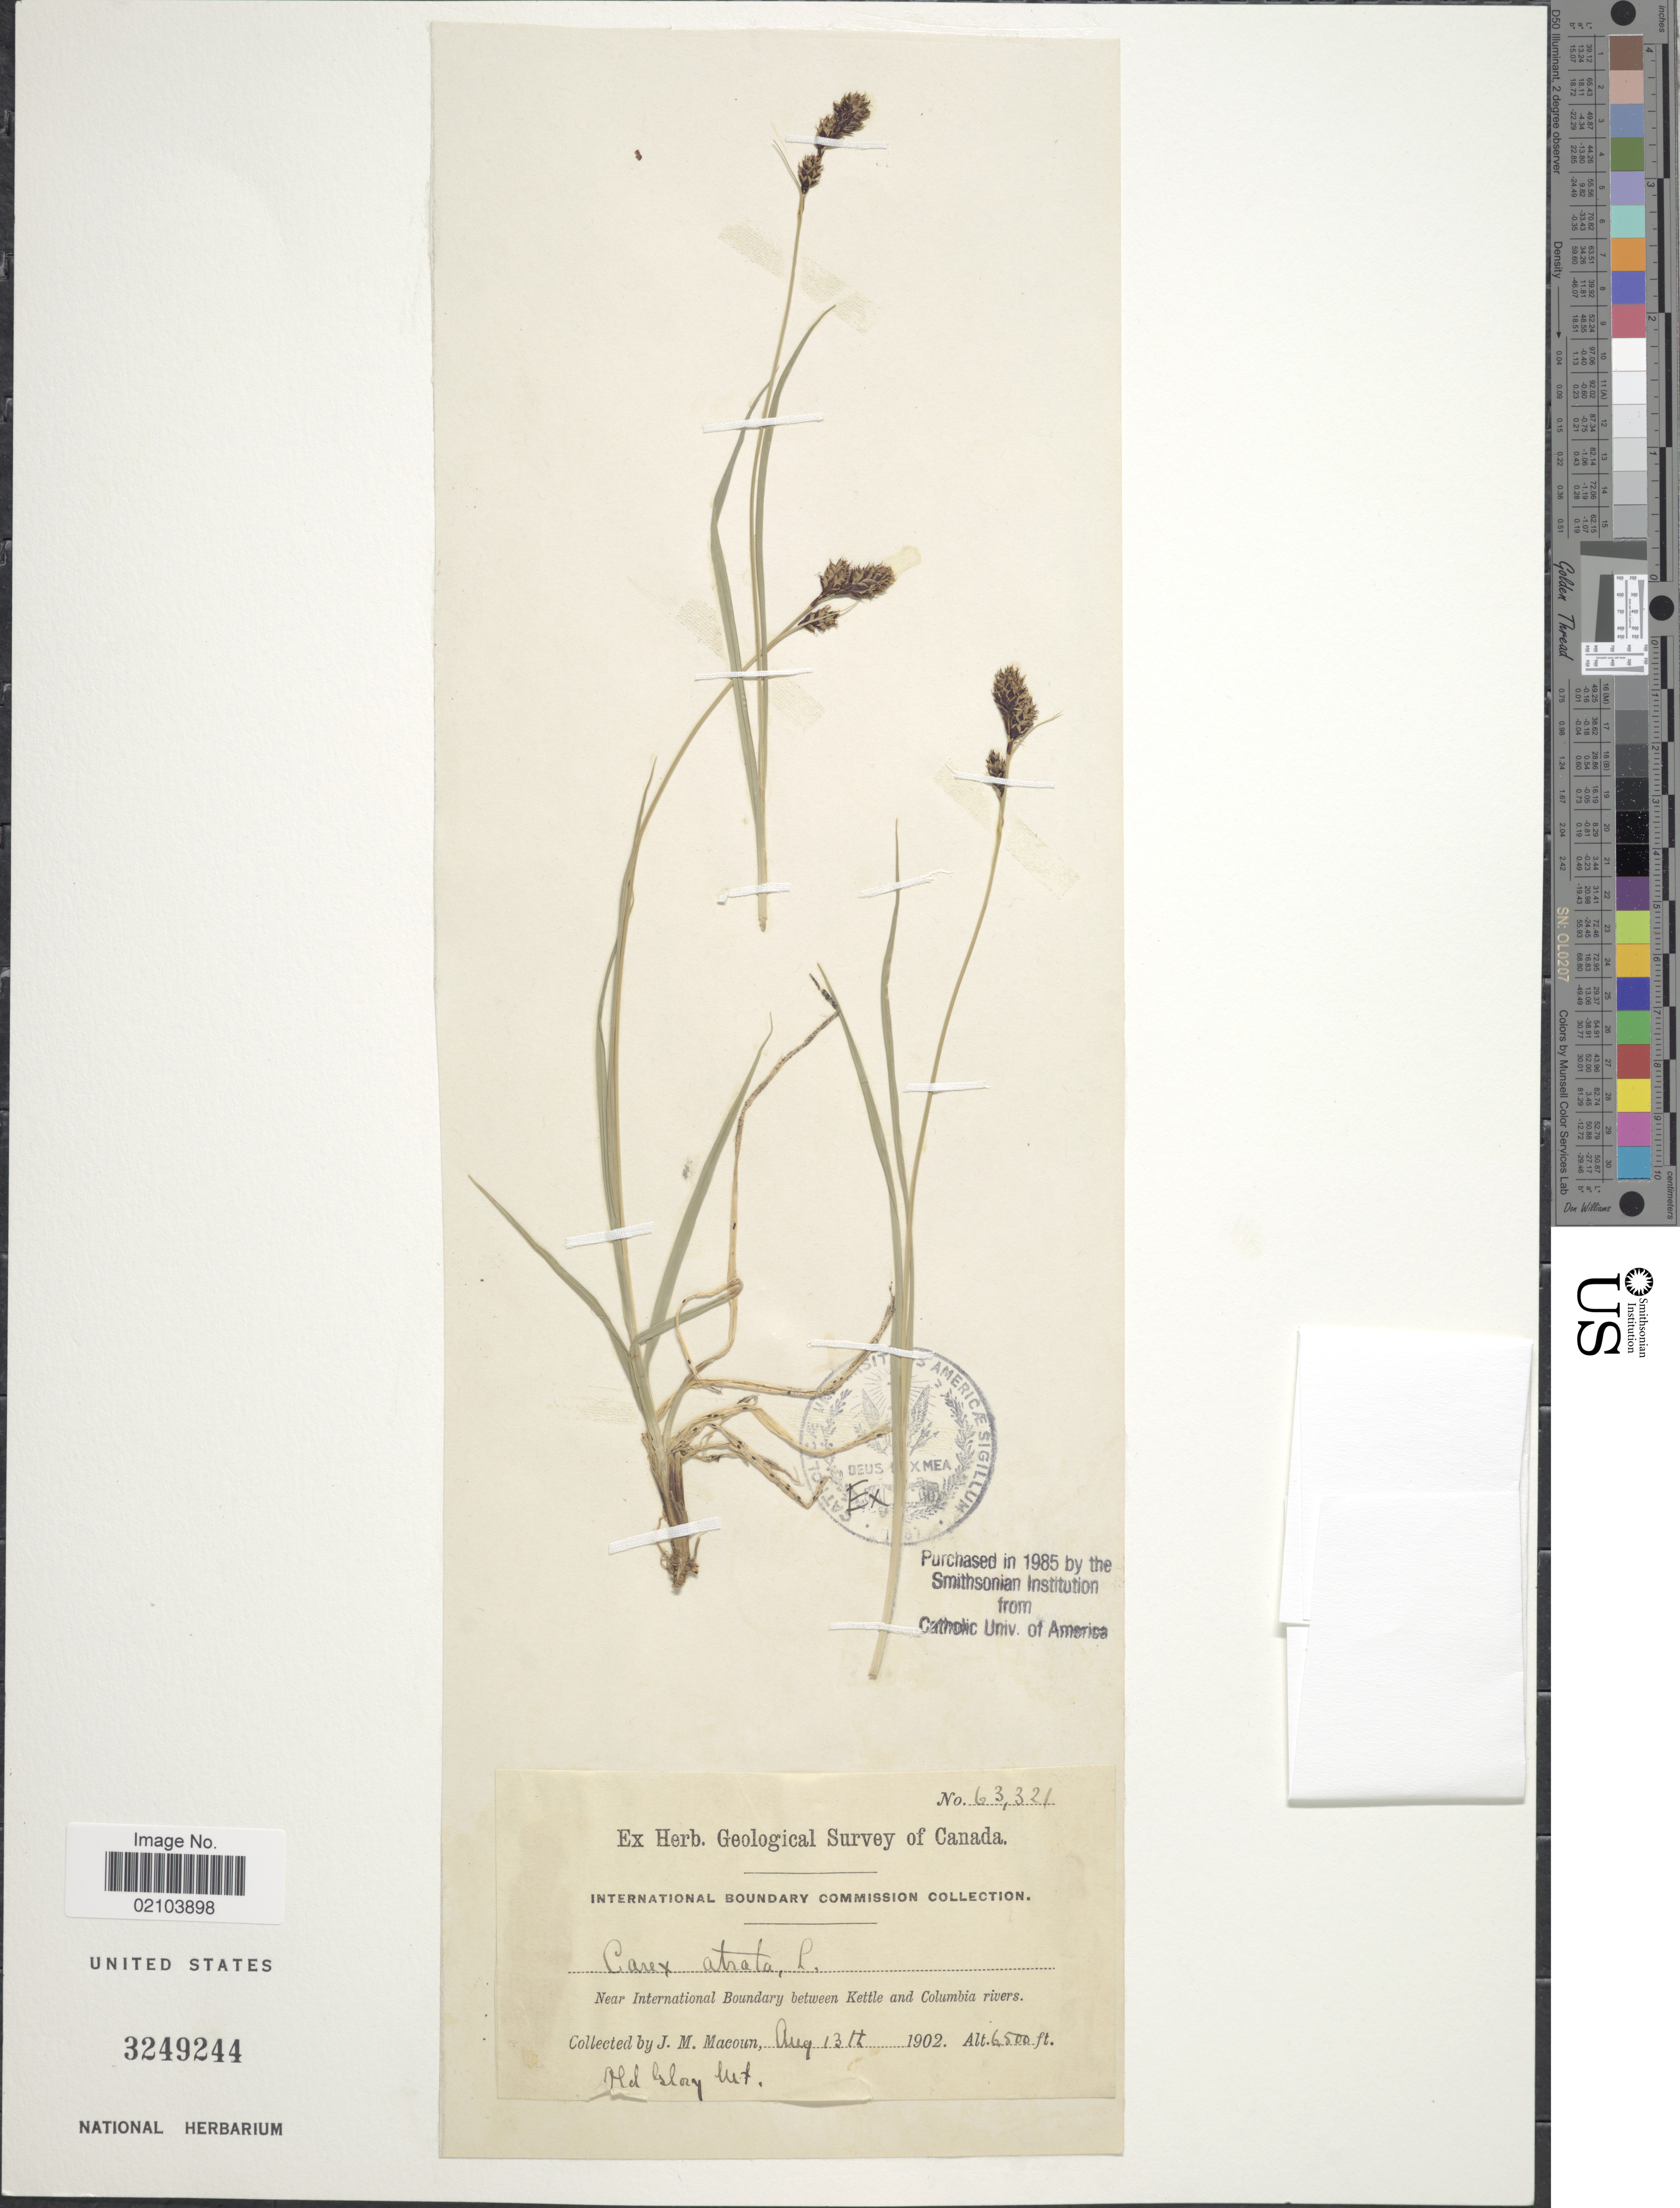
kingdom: Plantae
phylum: Tracheophyta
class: Liliopsida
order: Poales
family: Cyperaceae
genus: Carex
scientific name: Carex atrata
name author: L.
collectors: J. M. Macoun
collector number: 63321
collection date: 1902-08-13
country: Canada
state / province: British Columbia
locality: Near International Boundary between Kettle and Columbia Rivers. Old Glory Mt.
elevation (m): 1981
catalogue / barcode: US 3249244